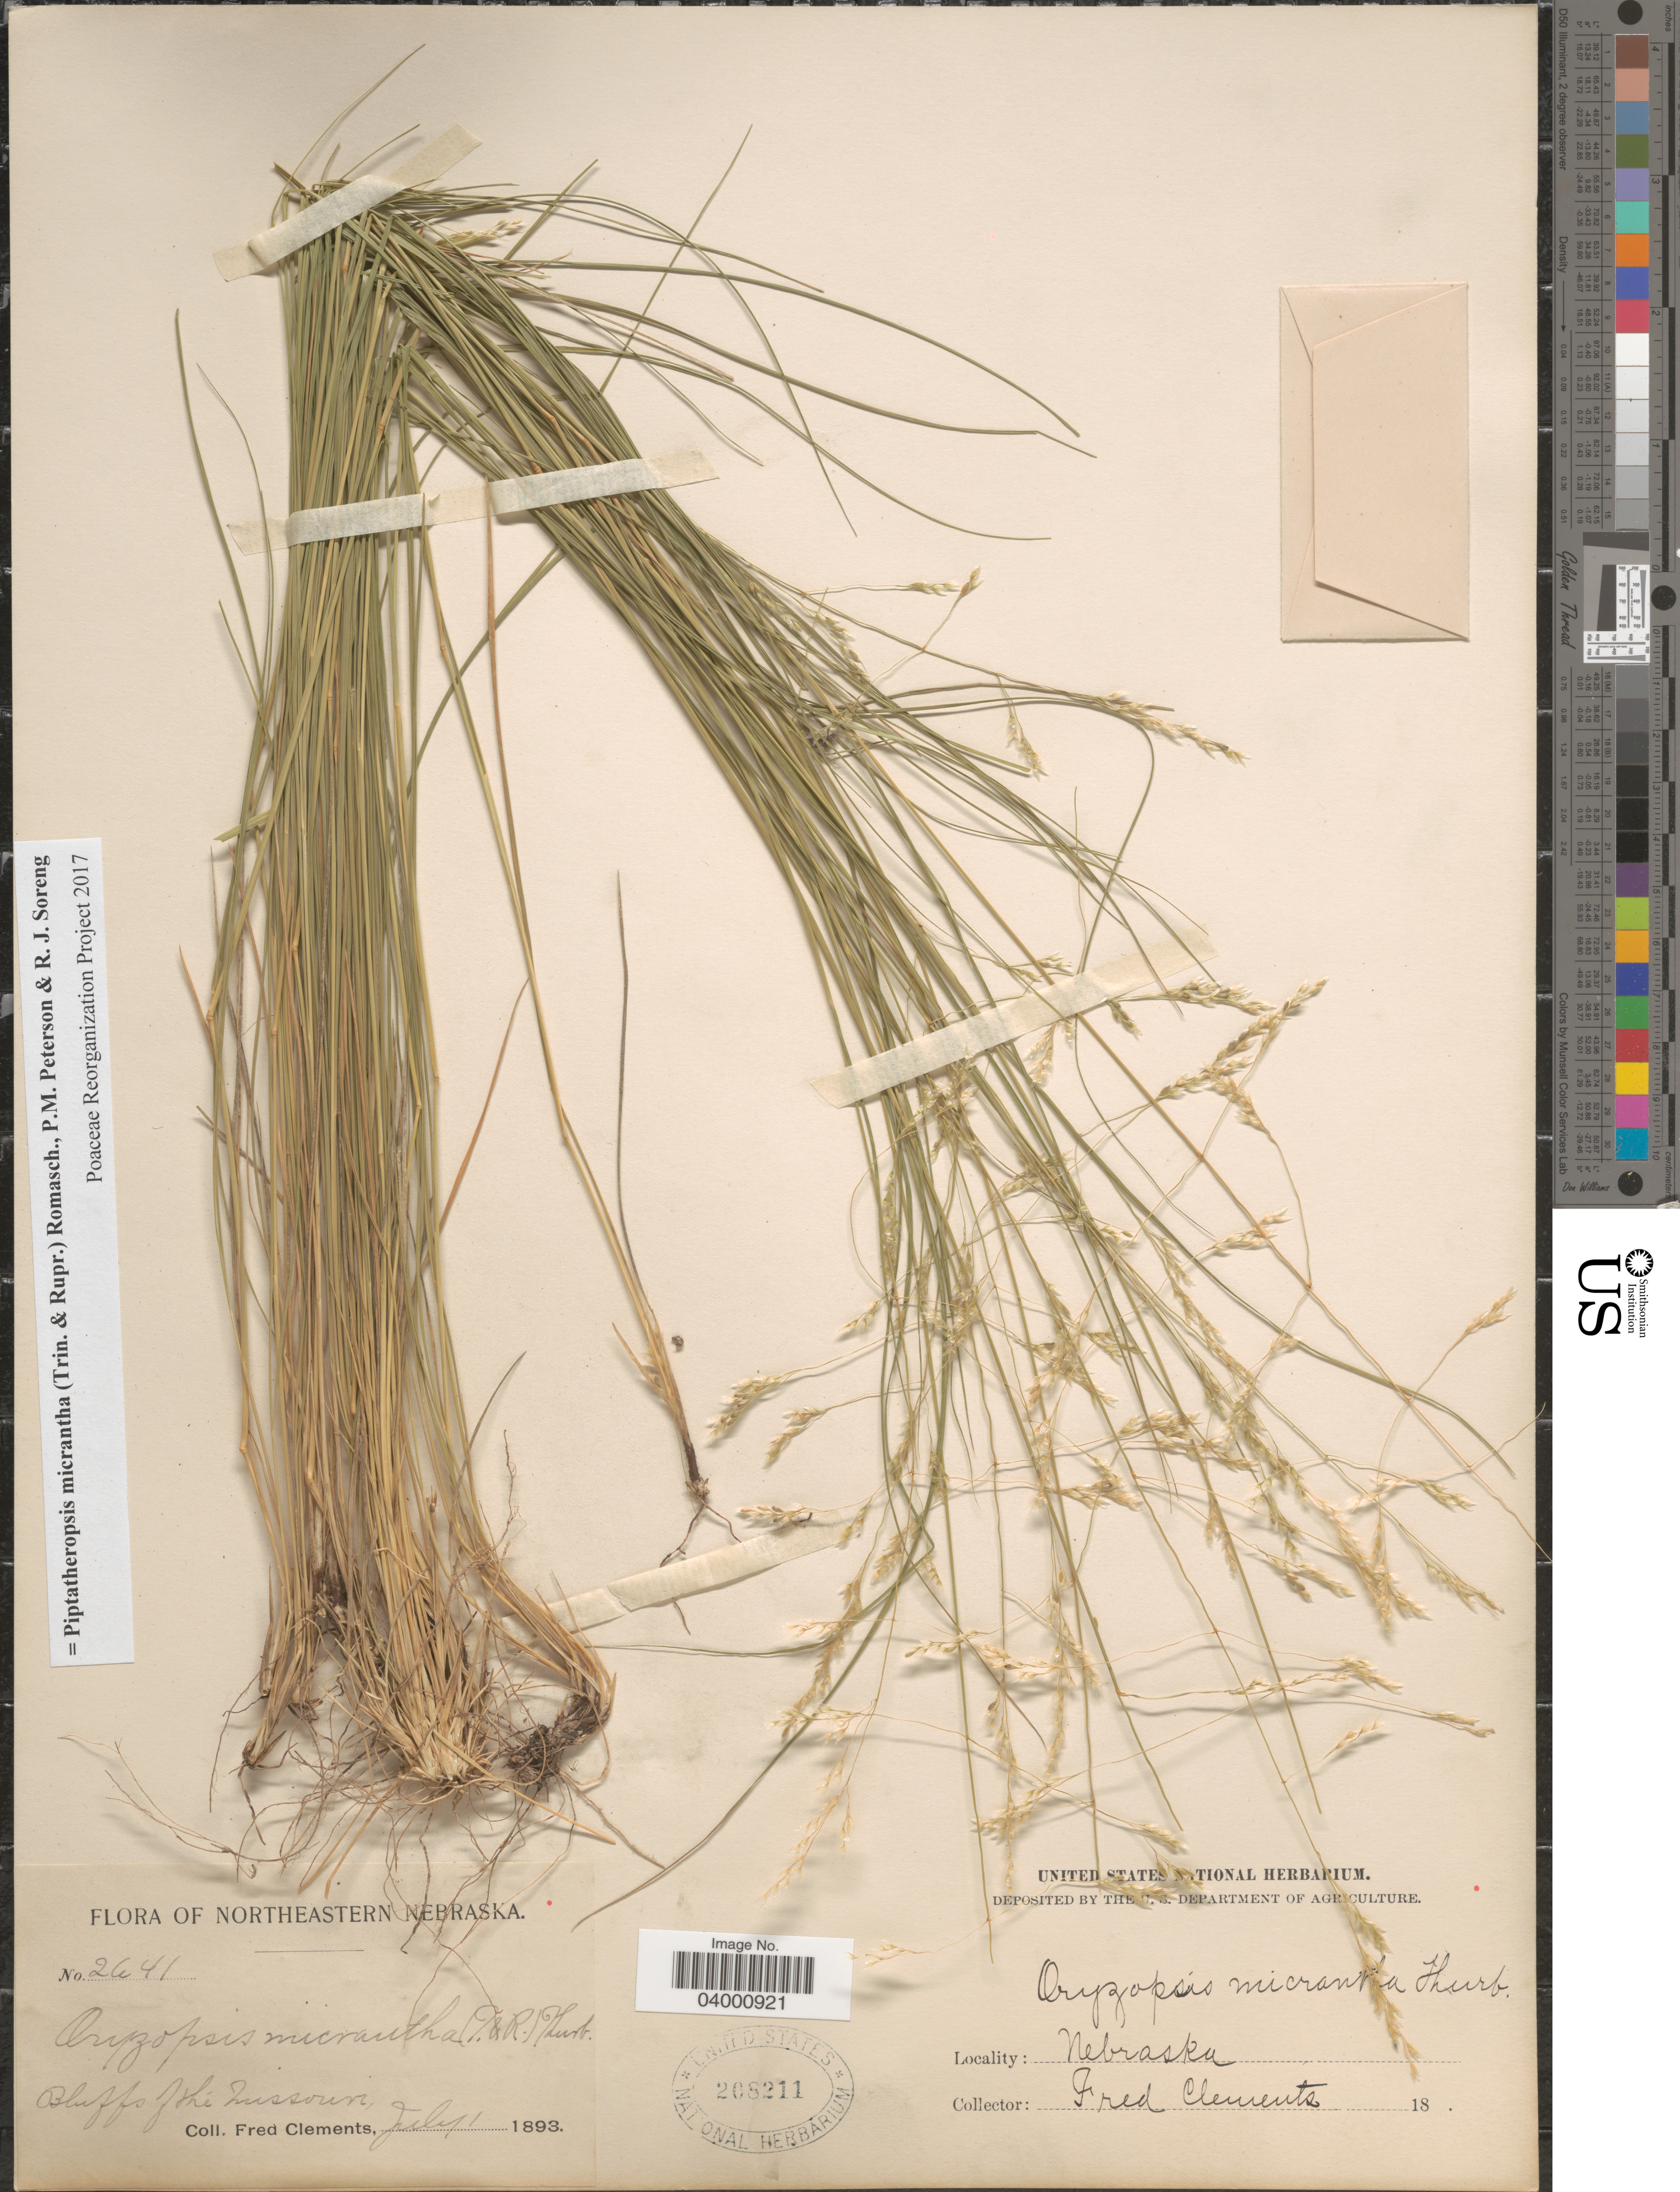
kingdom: Plantae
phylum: Tracheophyta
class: Liliopsida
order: Poales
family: Poaceae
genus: Piptatheropsis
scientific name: Piptatheropsis micrantha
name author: (Trin. & Rupr.) Romasch.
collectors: F. Clements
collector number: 2641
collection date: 1893-07-01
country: United States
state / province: Nebraska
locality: Northeastern Nebraska. Bluffs of the Missouri.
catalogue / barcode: US 208211